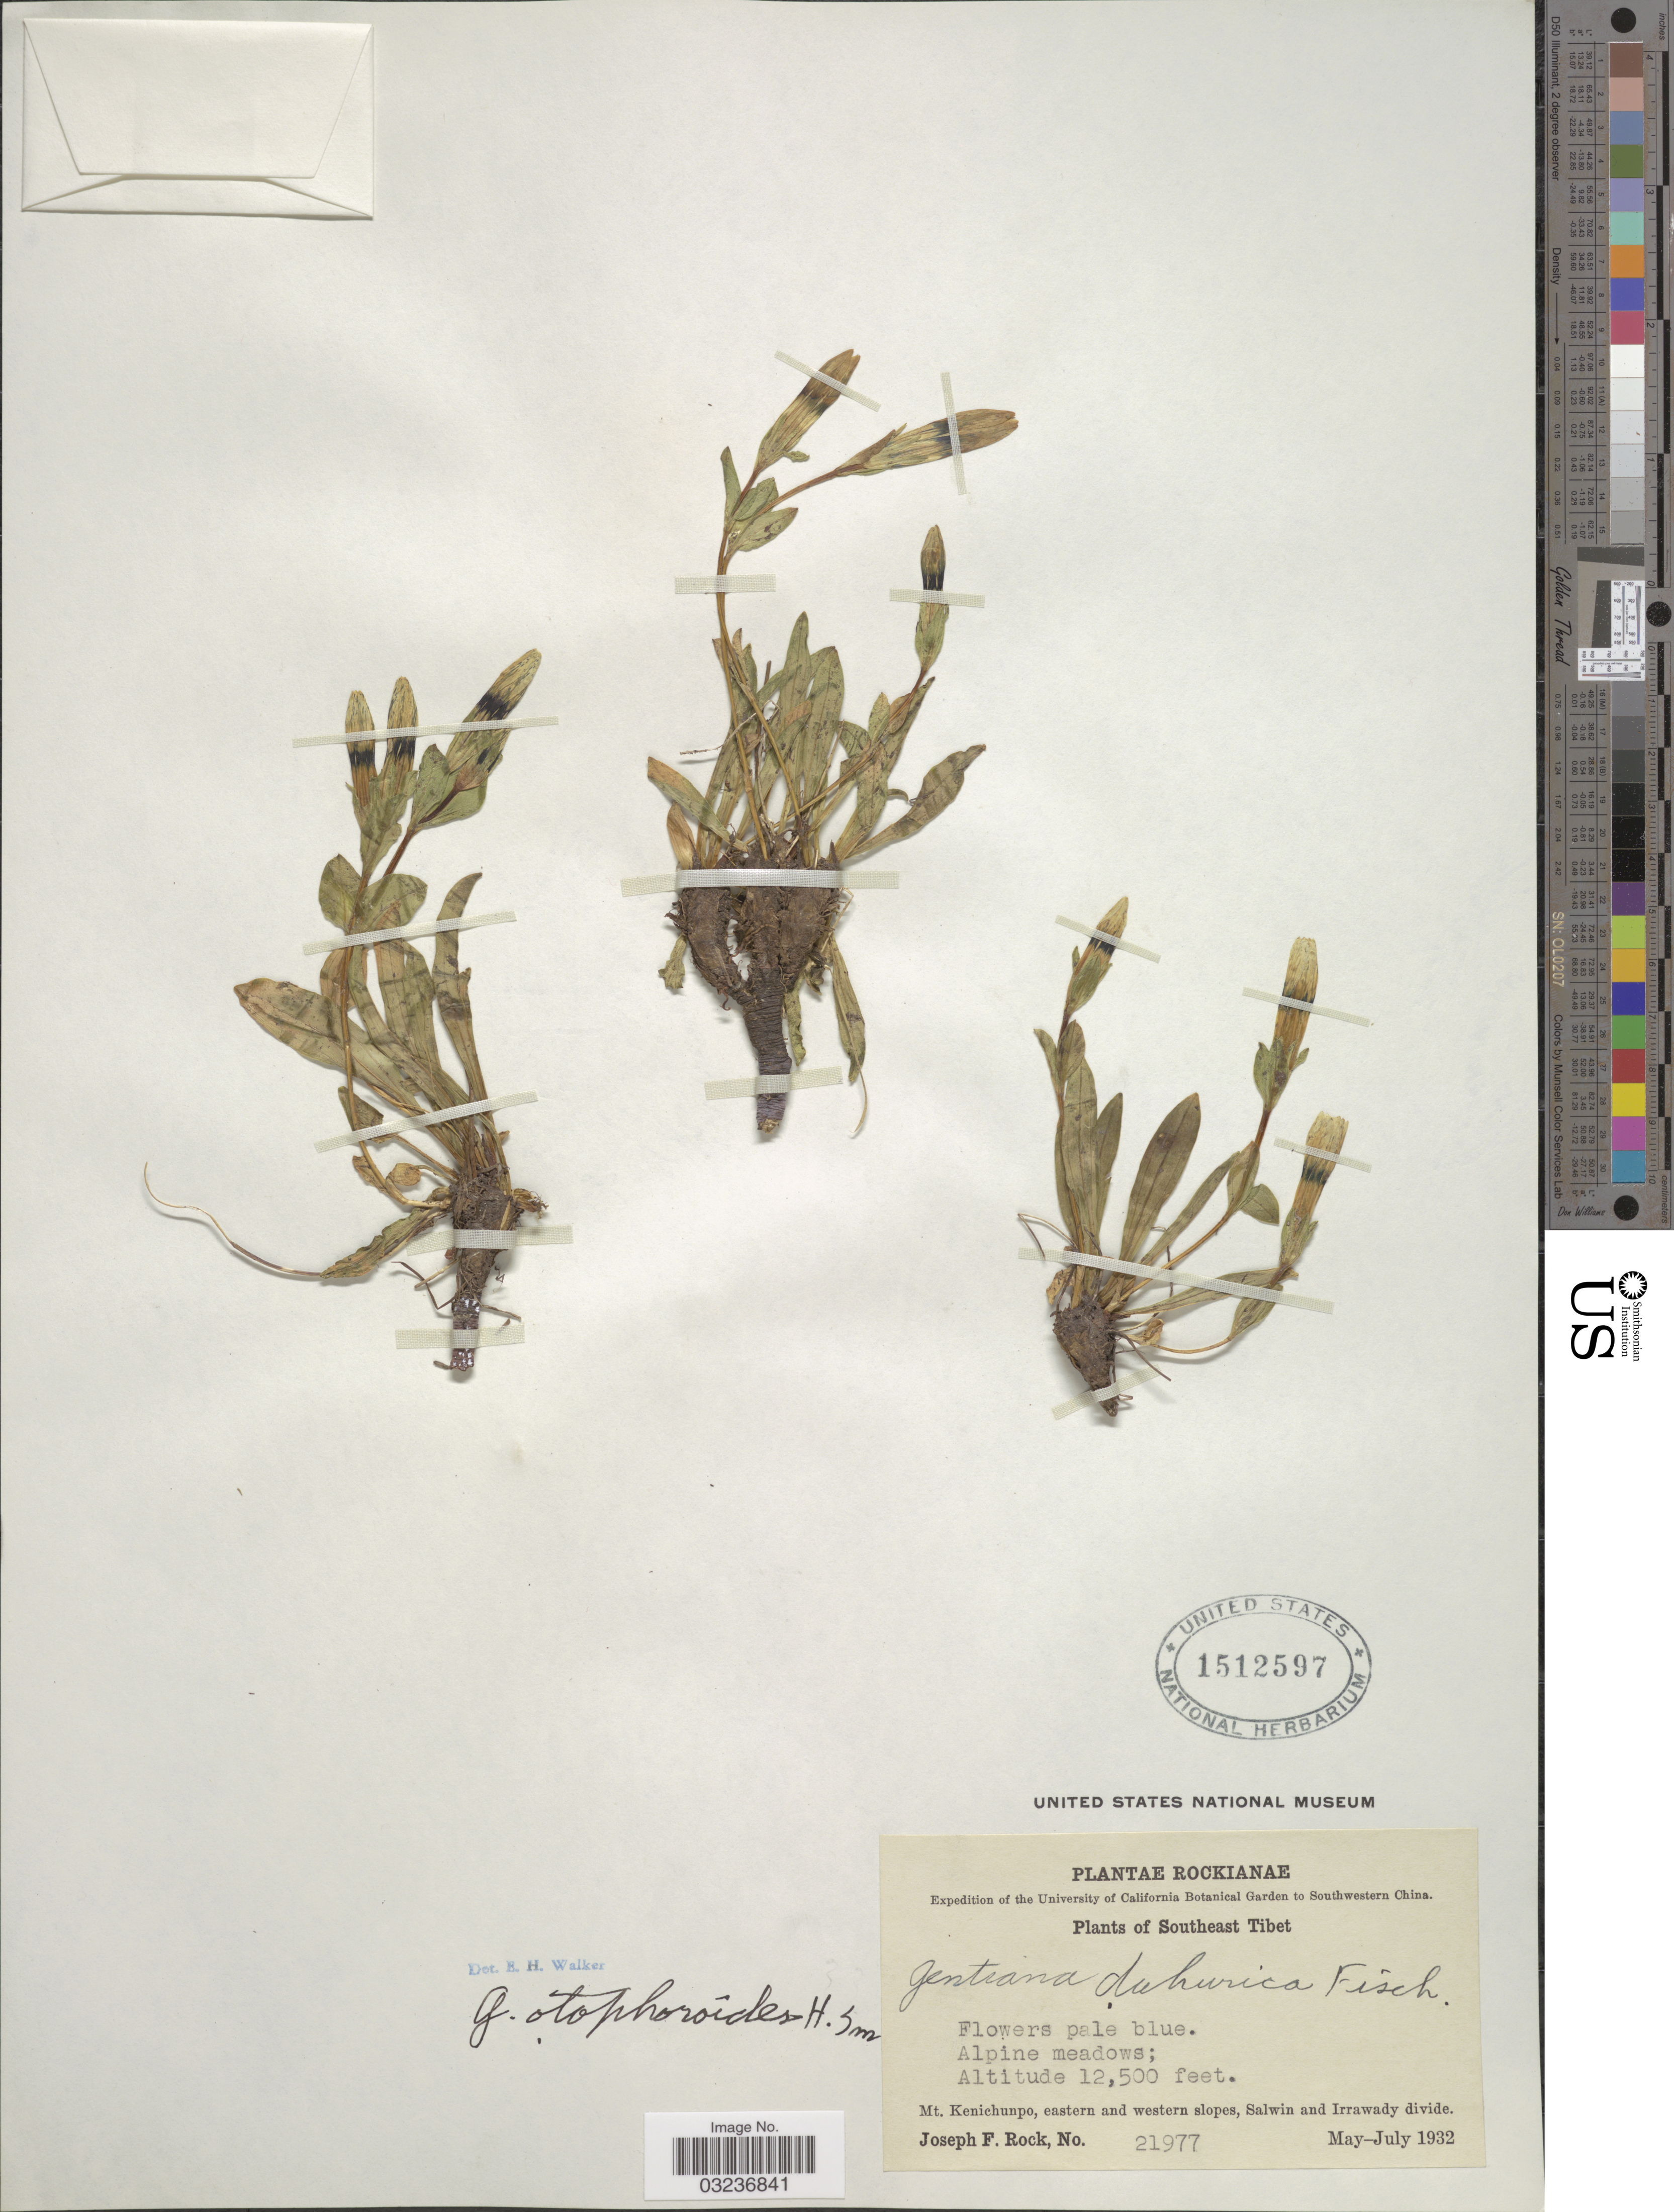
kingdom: Plantae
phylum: Tracheophyta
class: Magnoliopsida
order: Gentianales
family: Gentianaceae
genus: Gentiana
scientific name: Gentiana otophoroides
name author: Harry Sm.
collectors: J. F. Rock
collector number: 21977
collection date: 1932-05/1932-07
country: China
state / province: Xizang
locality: Southwestern China, Southeast Tibet, Mt. Kenichunpo, eastern and western slopes, Salwin and Irrawady divide.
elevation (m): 3810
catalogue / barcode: US 1512597